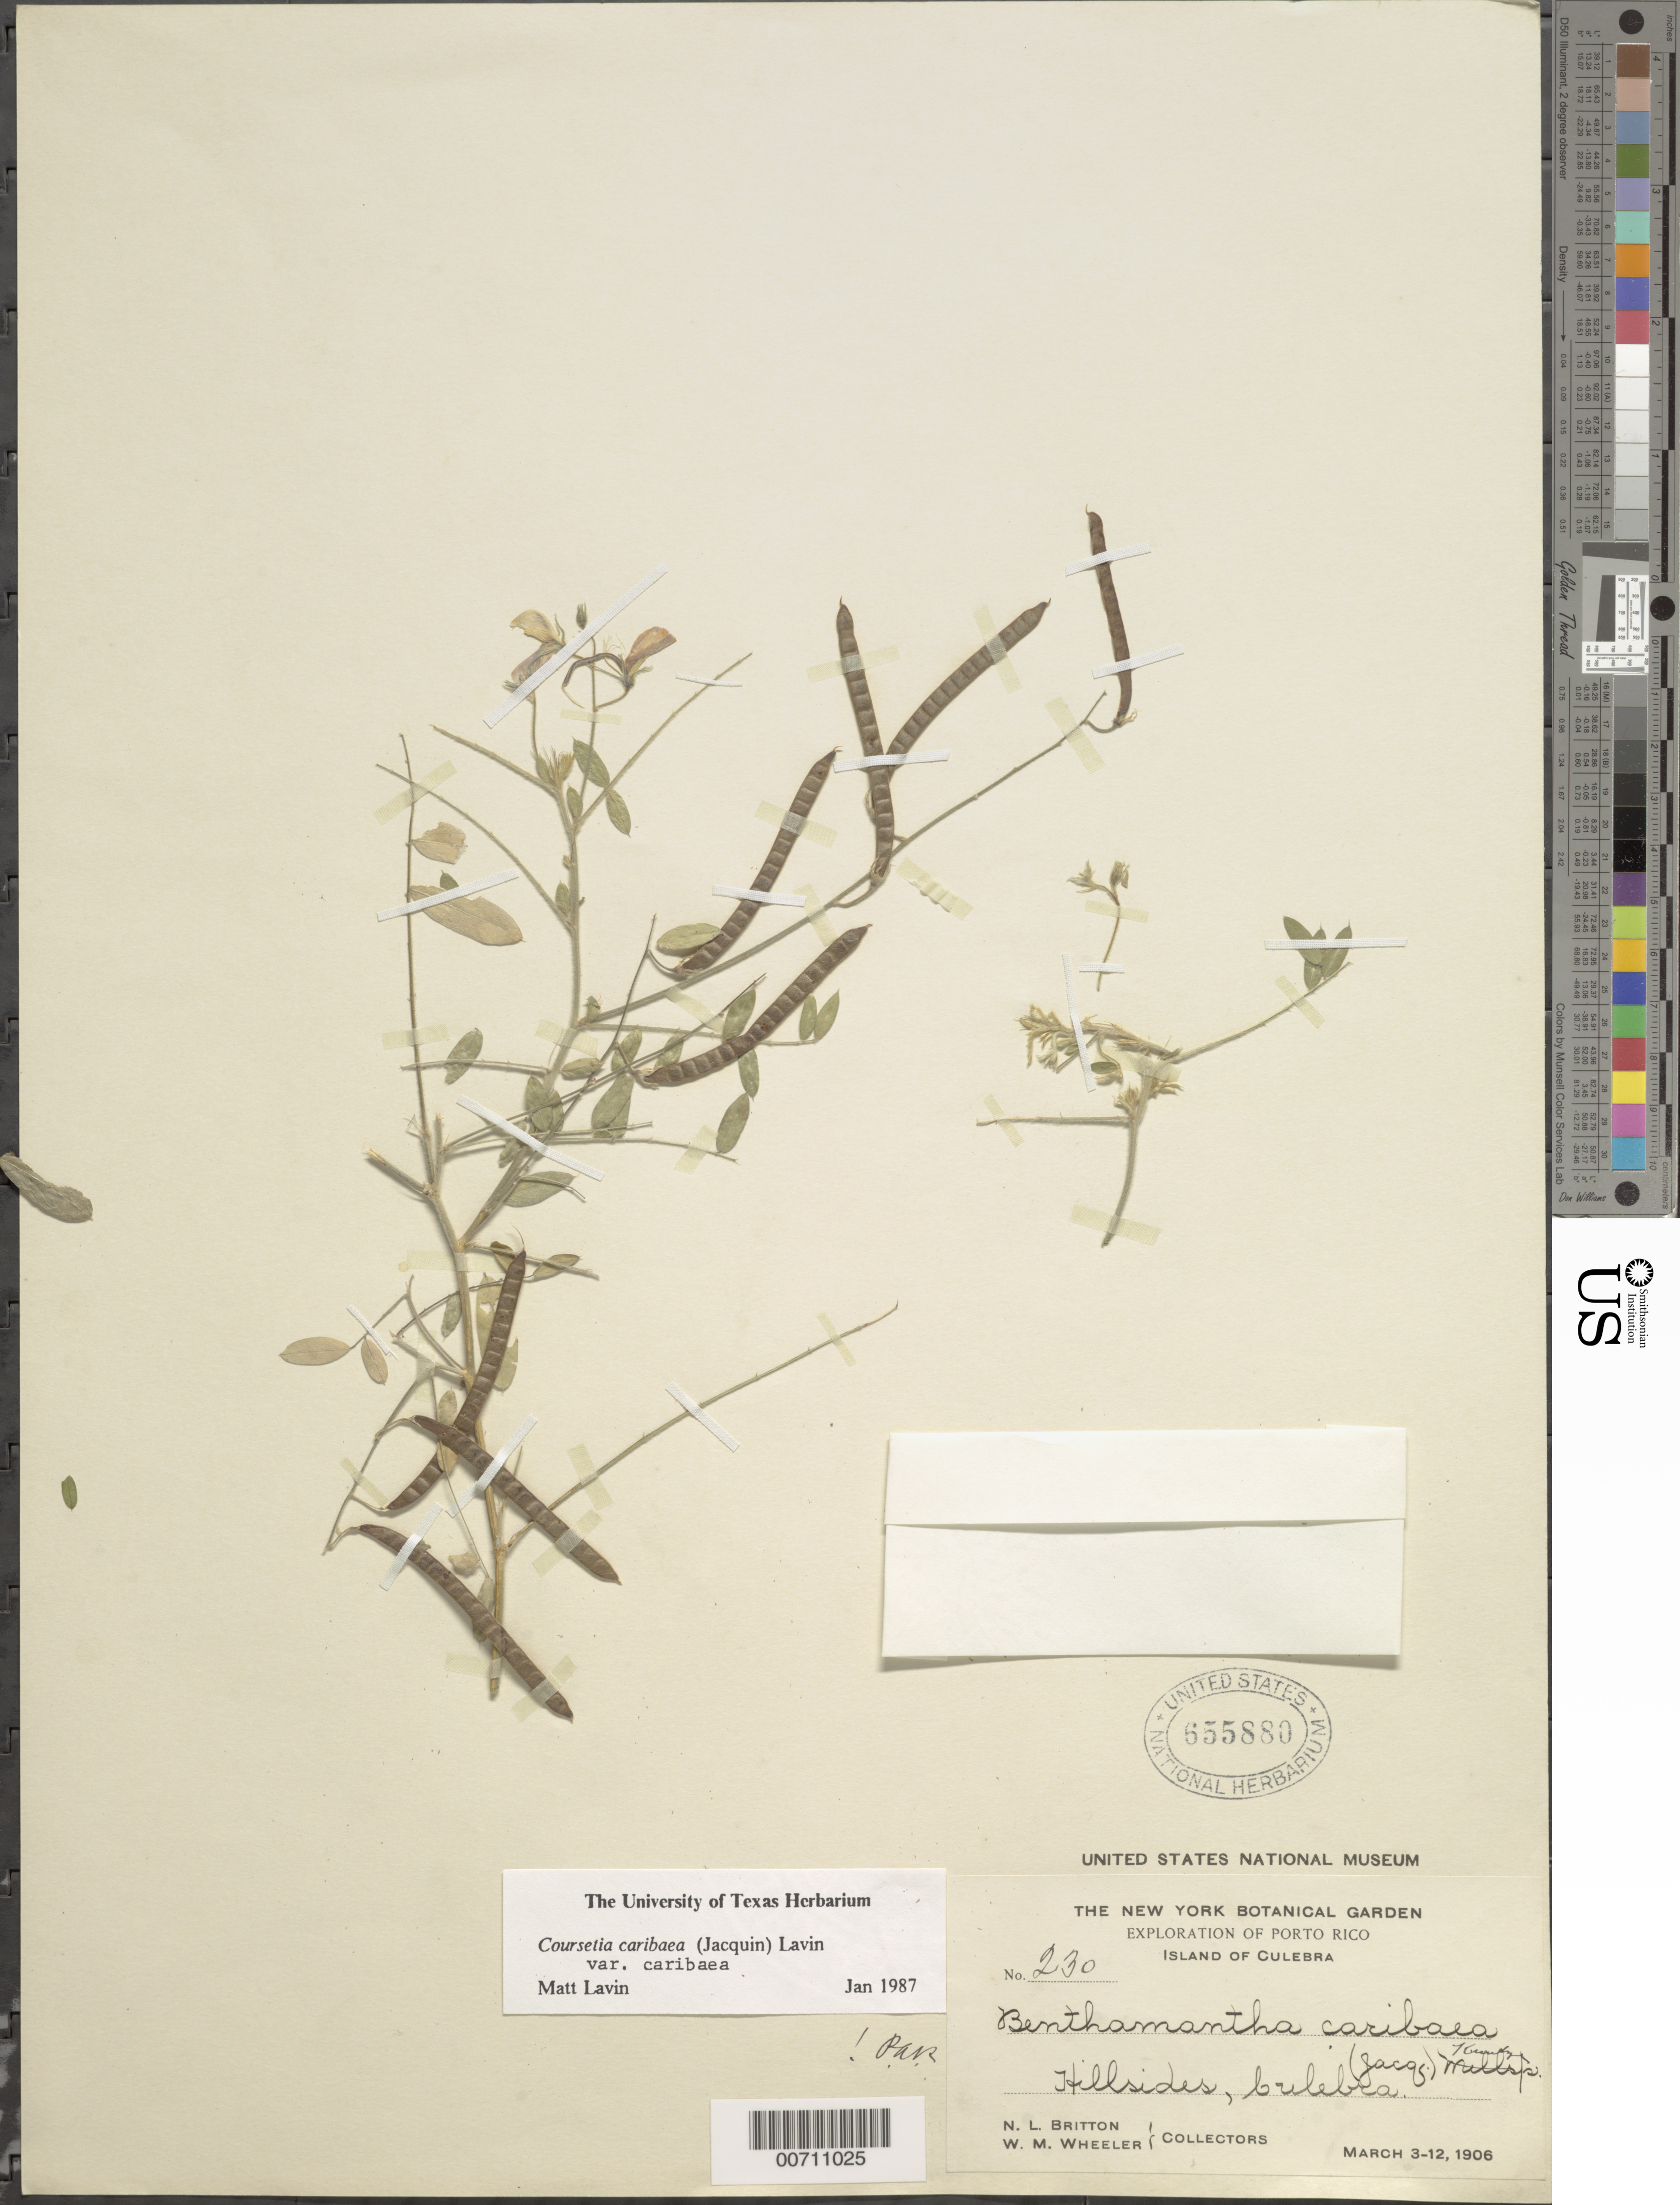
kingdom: Plantae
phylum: Tracheophyta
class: Magnoliopsida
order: Fabales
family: Fabaceae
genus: Coursetia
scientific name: Coursetia caribaea var. caribaea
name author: (Jacq.) Lavin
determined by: Lavin, M.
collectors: N. Britton & W. Wheeler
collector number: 230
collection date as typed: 03 Mar 1906 to 12 Mar 1906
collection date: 1906-03-03/1906-03-12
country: Puerto Rico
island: Culebra Island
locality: Culebra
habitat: Hillsides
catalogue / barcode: US 655880